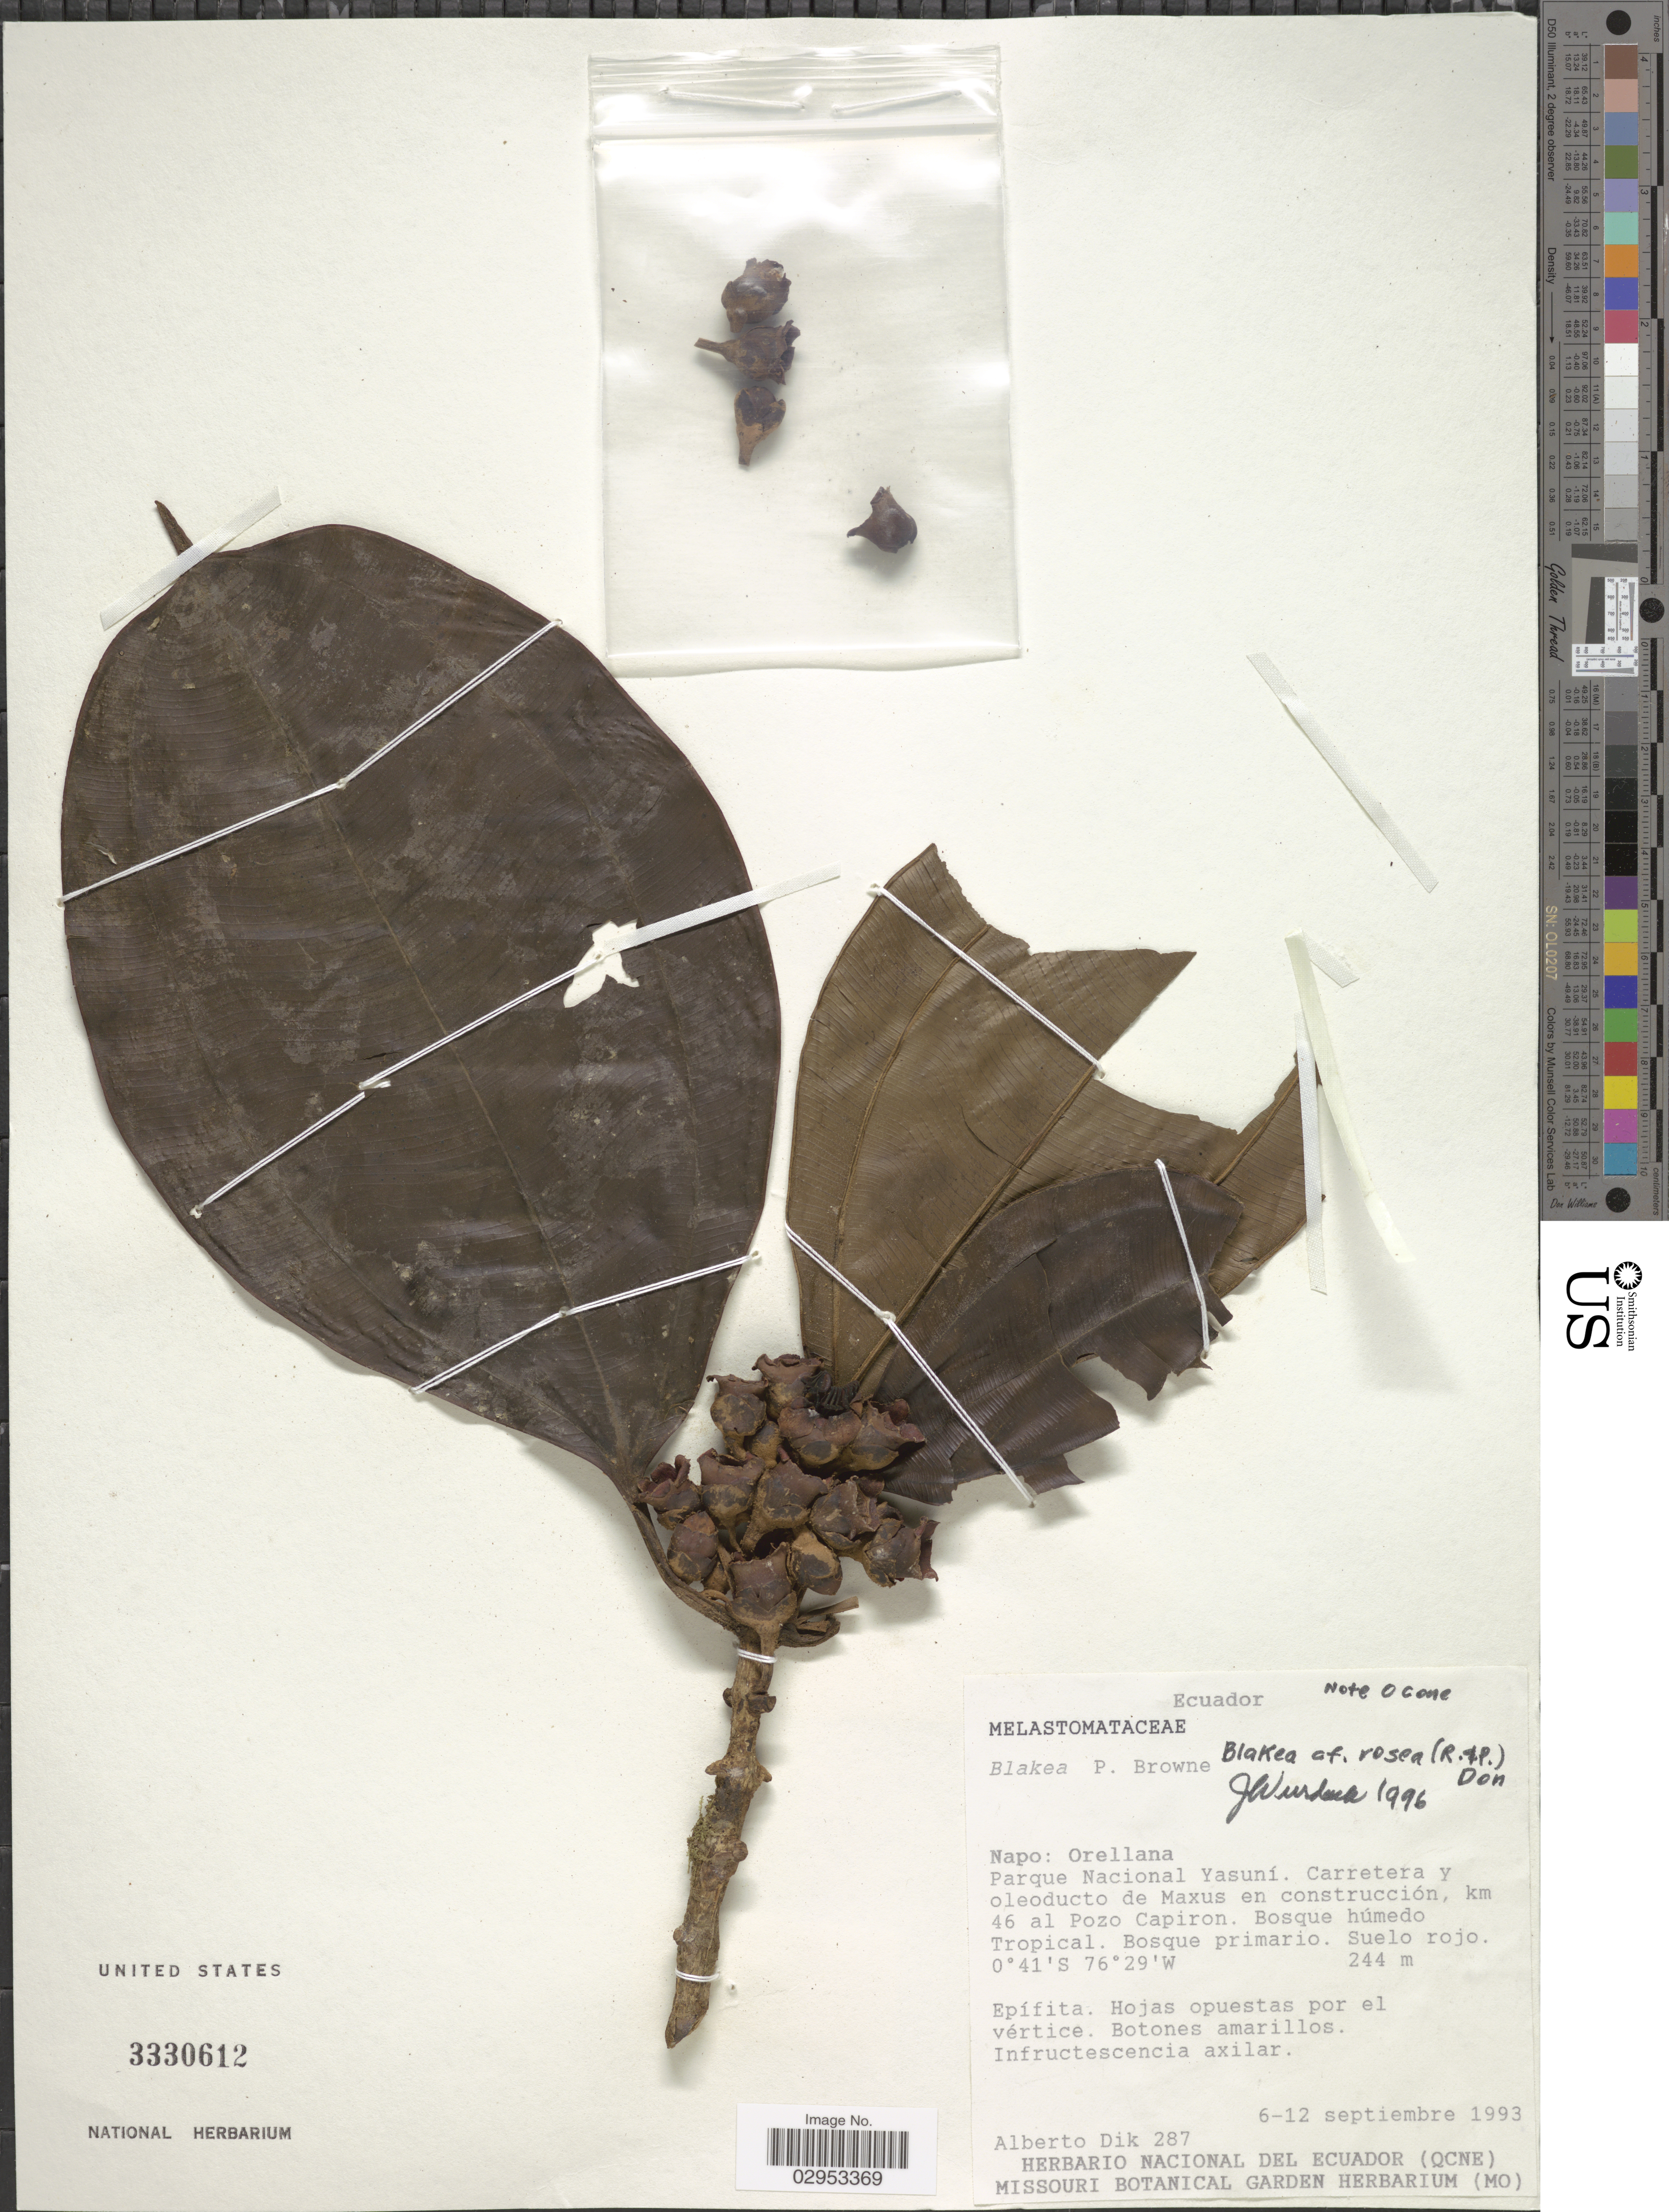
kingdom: Plantae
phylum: Tracheophyta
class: Magnoliopsida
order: Myrtales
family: Melastomataceae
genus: Blakea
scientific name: Blakea rosea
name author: D. Don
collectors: A. Dik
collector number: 287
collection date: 1993-09-06/1993-09-12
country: Ecuador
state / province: Napo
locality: Orellana. Parque Nacional Yasuní. Carretera y oleoducto de Maxus en construcción, km 46 al Pozo Capiron.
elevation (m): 244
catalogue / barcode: US 3330612